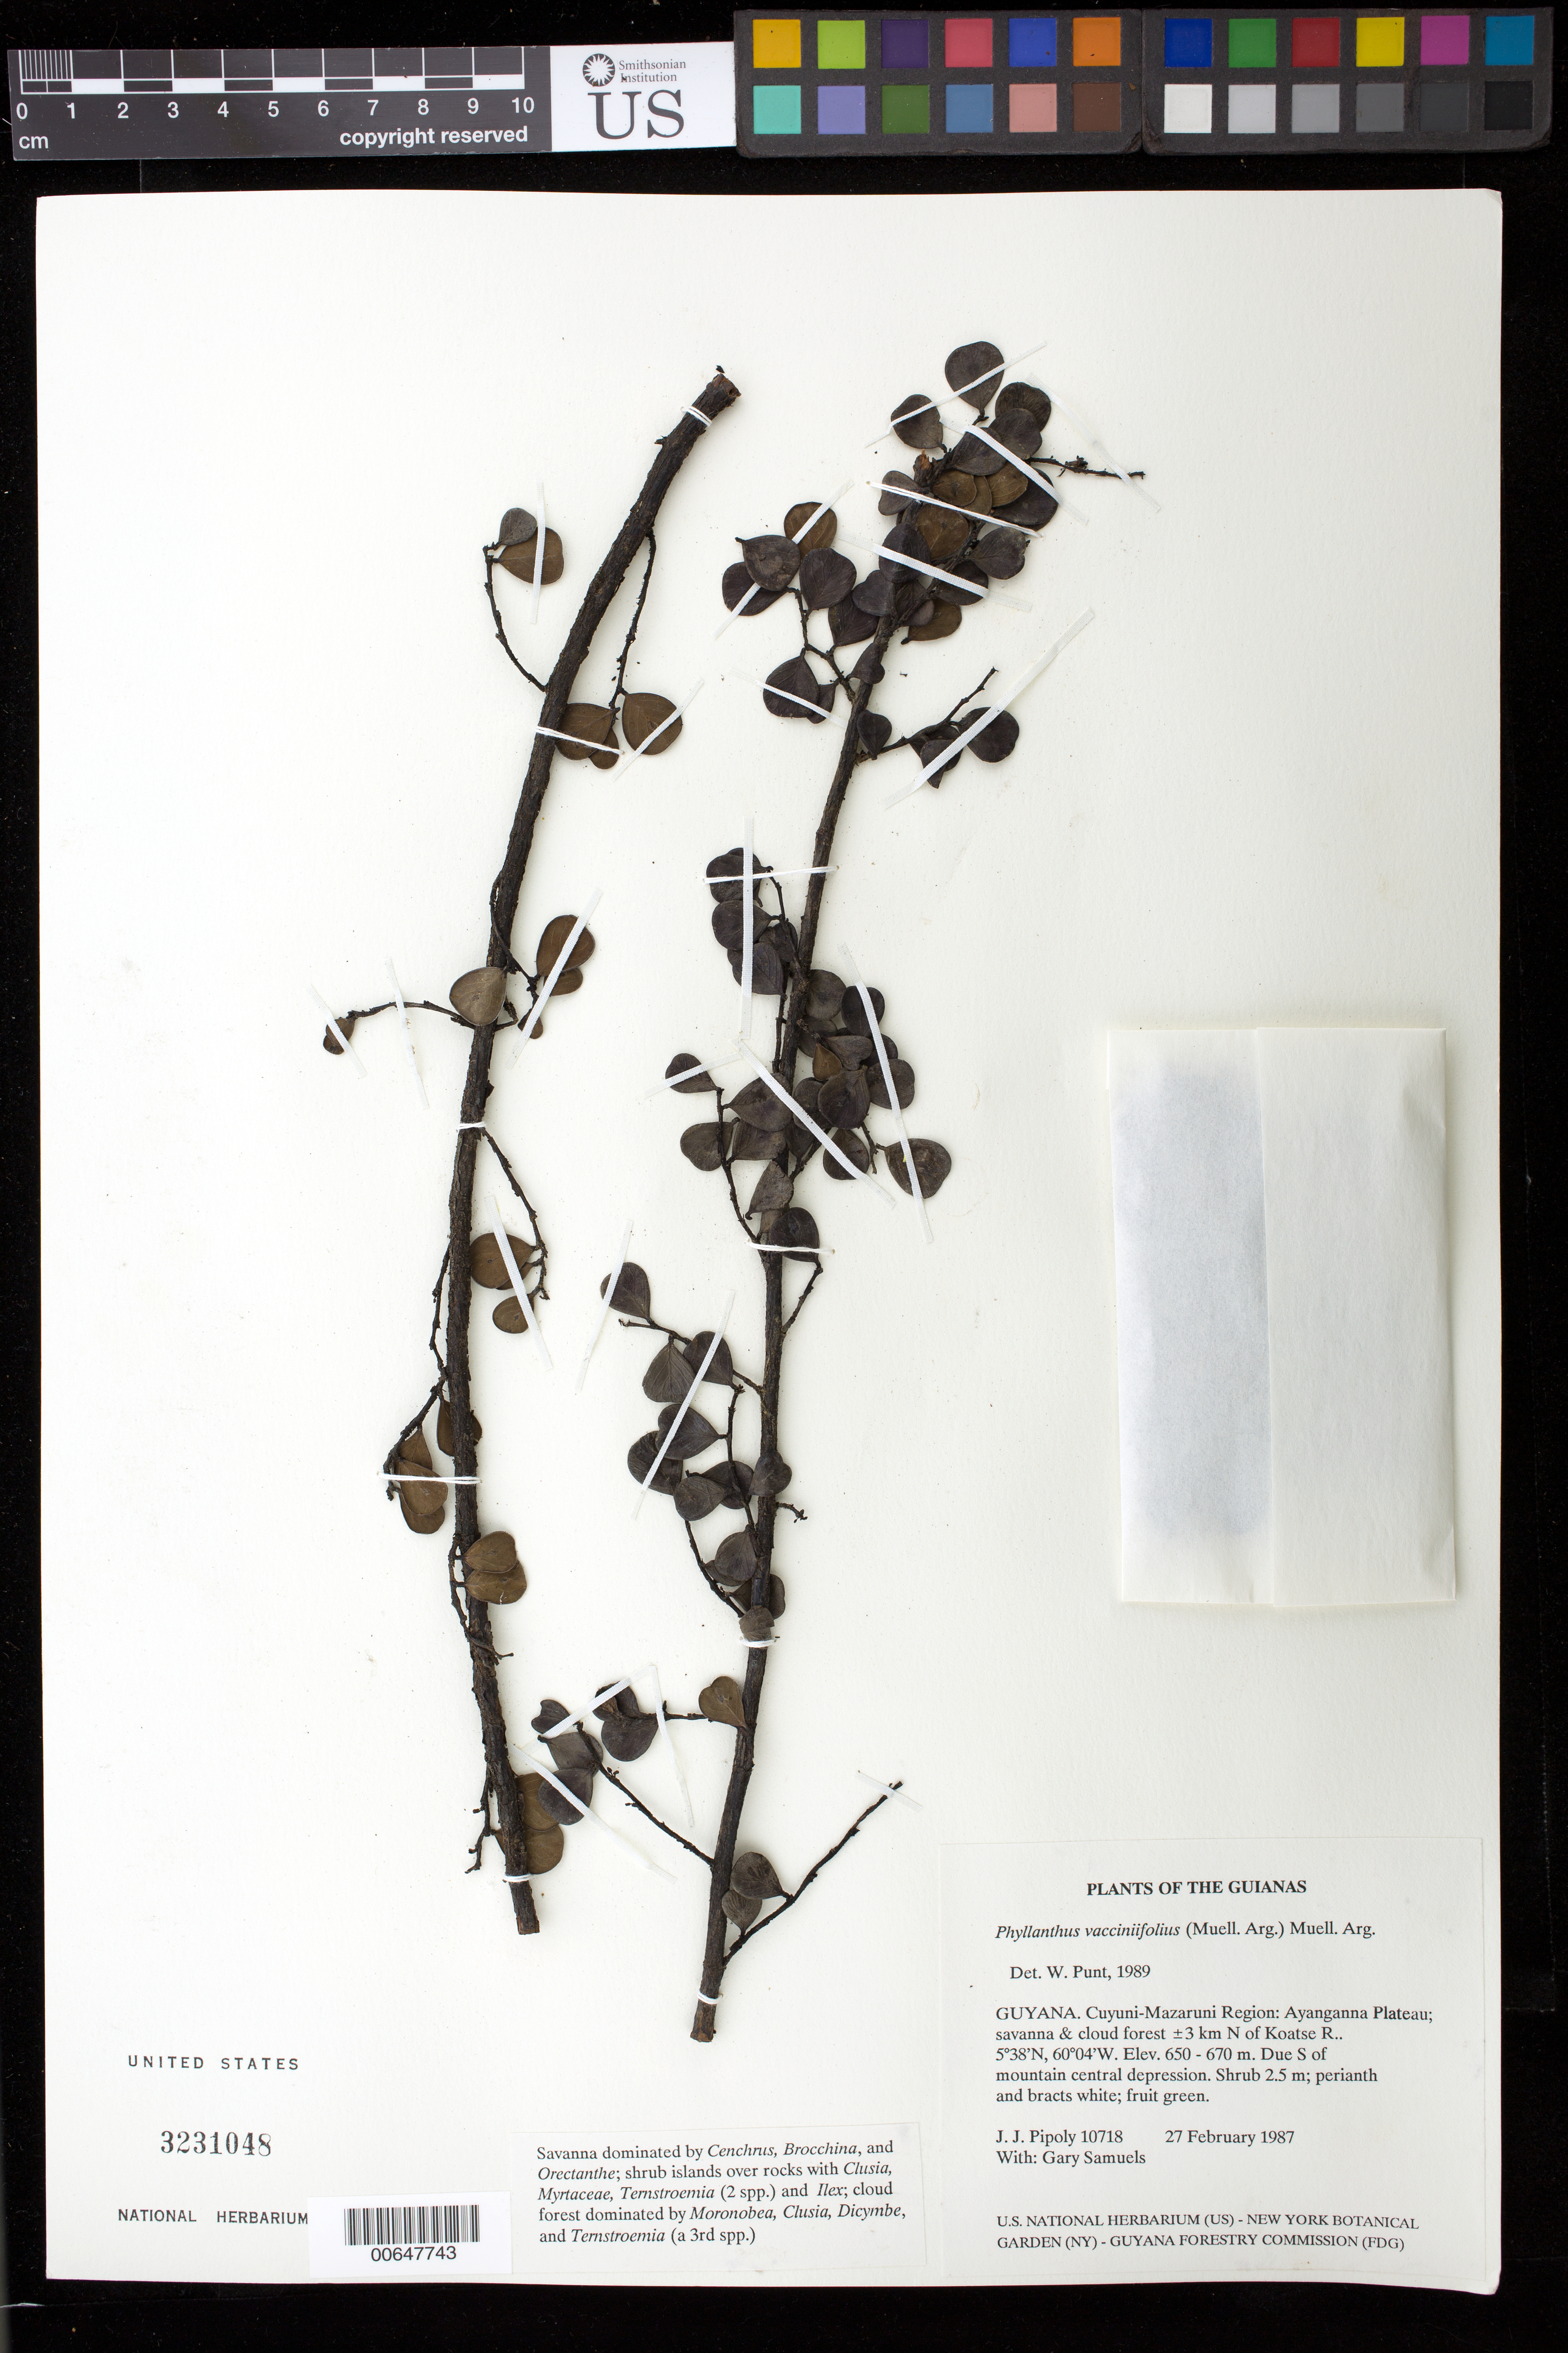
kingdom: Plantae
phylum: Tracheophyta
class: Magnoliopsida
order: Malpighiales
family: Phyllanthaceae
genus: Phyllanthus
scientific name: Phyllanthus vacciniifolius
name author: (Müll. Arg.) Müll. Arg.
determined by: Punt, W.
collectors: J. J. Pipoly & G. Bacchus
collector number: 10718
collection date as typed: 27 February 1987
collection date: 1987-02-27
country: Guyana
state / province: Cuyuni-Mazaruni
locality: Ayanganna Plateau; ±3 km N of Koatse R, due S of mountain central depression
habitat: Savanna and cloud forest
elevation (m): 650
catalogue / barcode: US 3231048